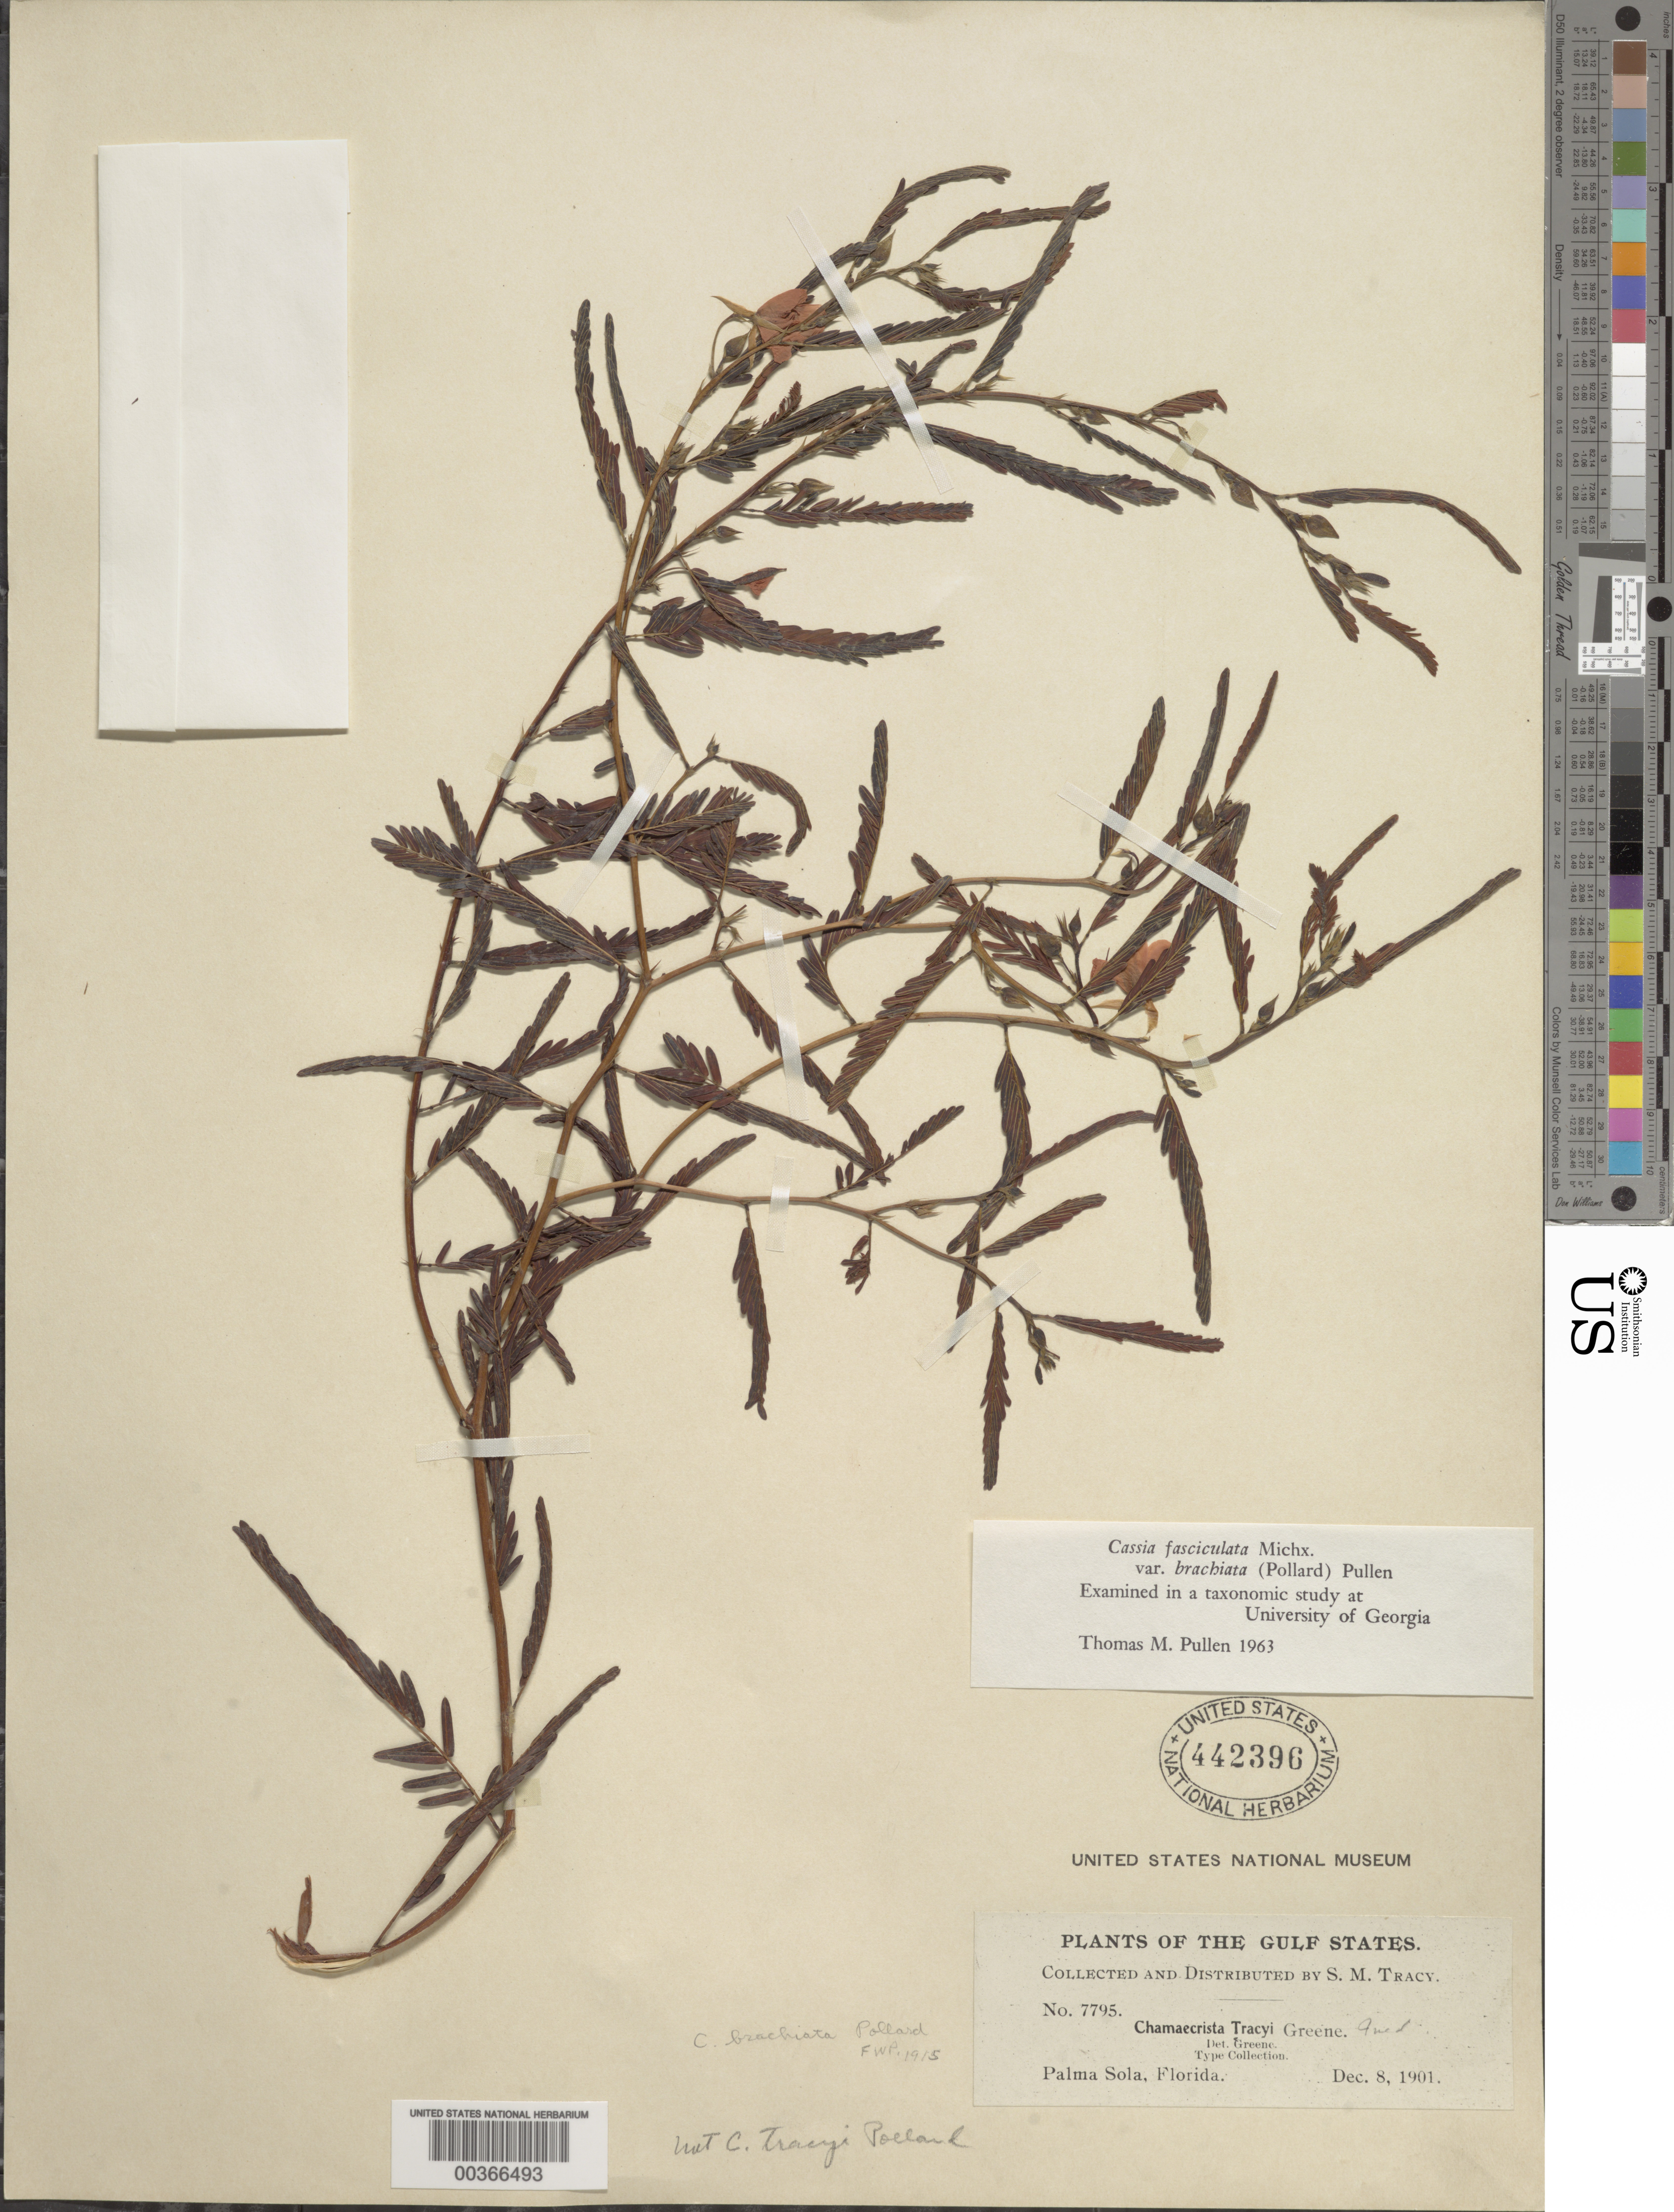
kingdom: Plantae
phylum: Tracheophyta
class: Magnoliopsida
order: Fabales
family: Fabaceae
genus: Chamaecrista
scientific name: Chamaecrista fasciculata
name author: (Michx.) Greene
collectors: S. M. Tracy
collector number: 7795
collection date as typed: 08 Dec 1901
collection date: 1901-12-08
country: United States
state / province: Florida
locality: Palma sola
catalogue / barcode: US 442396